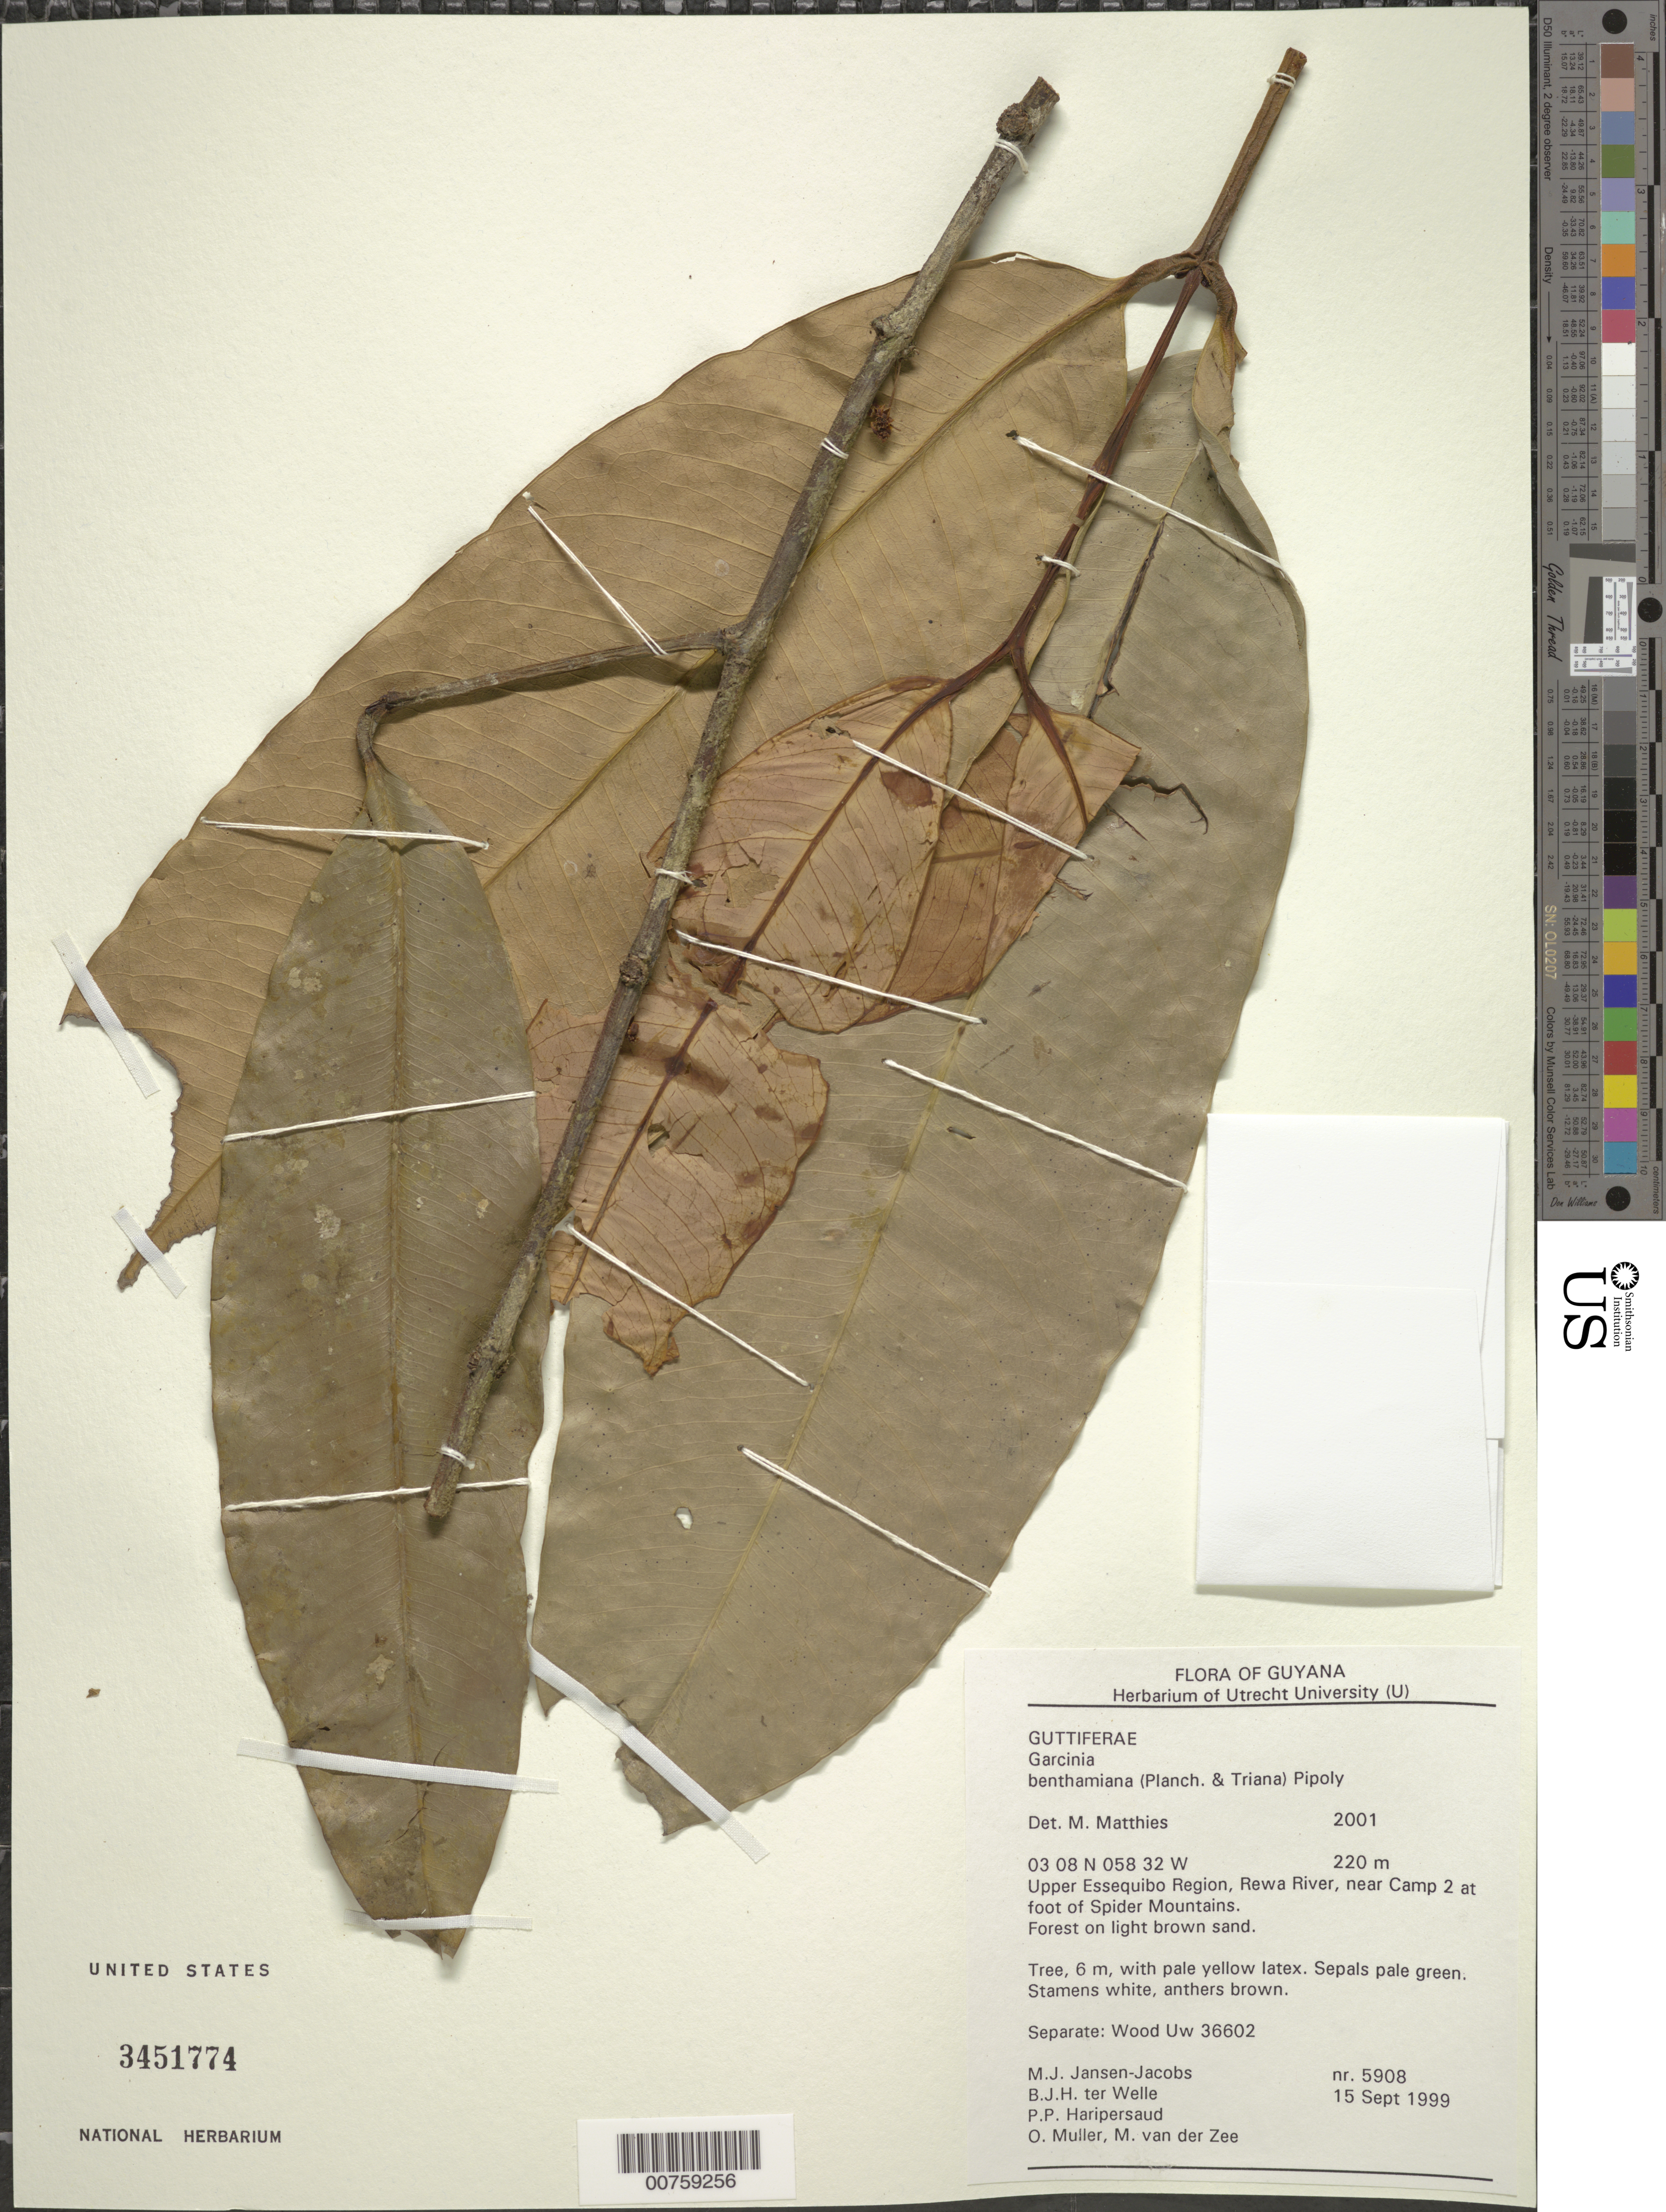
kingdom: Plantae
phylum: Tracheophyta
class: Magnoliopsida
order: Malpighiales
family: Clusiaceae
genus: Garcinia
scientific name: Garcinia benthamiana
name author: (Planch. & Triana) Pipoly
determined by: Matthies, M.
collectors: M. J. Jansen-Jacobs, B. Welle, P. Haripersaud, O. Muller & M. van der Zee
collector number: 5908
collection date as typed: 15-Sep-99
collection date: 1999-09-15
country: Guyana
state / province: U. Takutu-U. Essequibo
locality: Rewa River, at foot of Spider Mts., near camp 2, Upper Essequibo Region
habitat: Forest on light brown sand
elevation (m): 220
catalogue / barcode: US 3451774